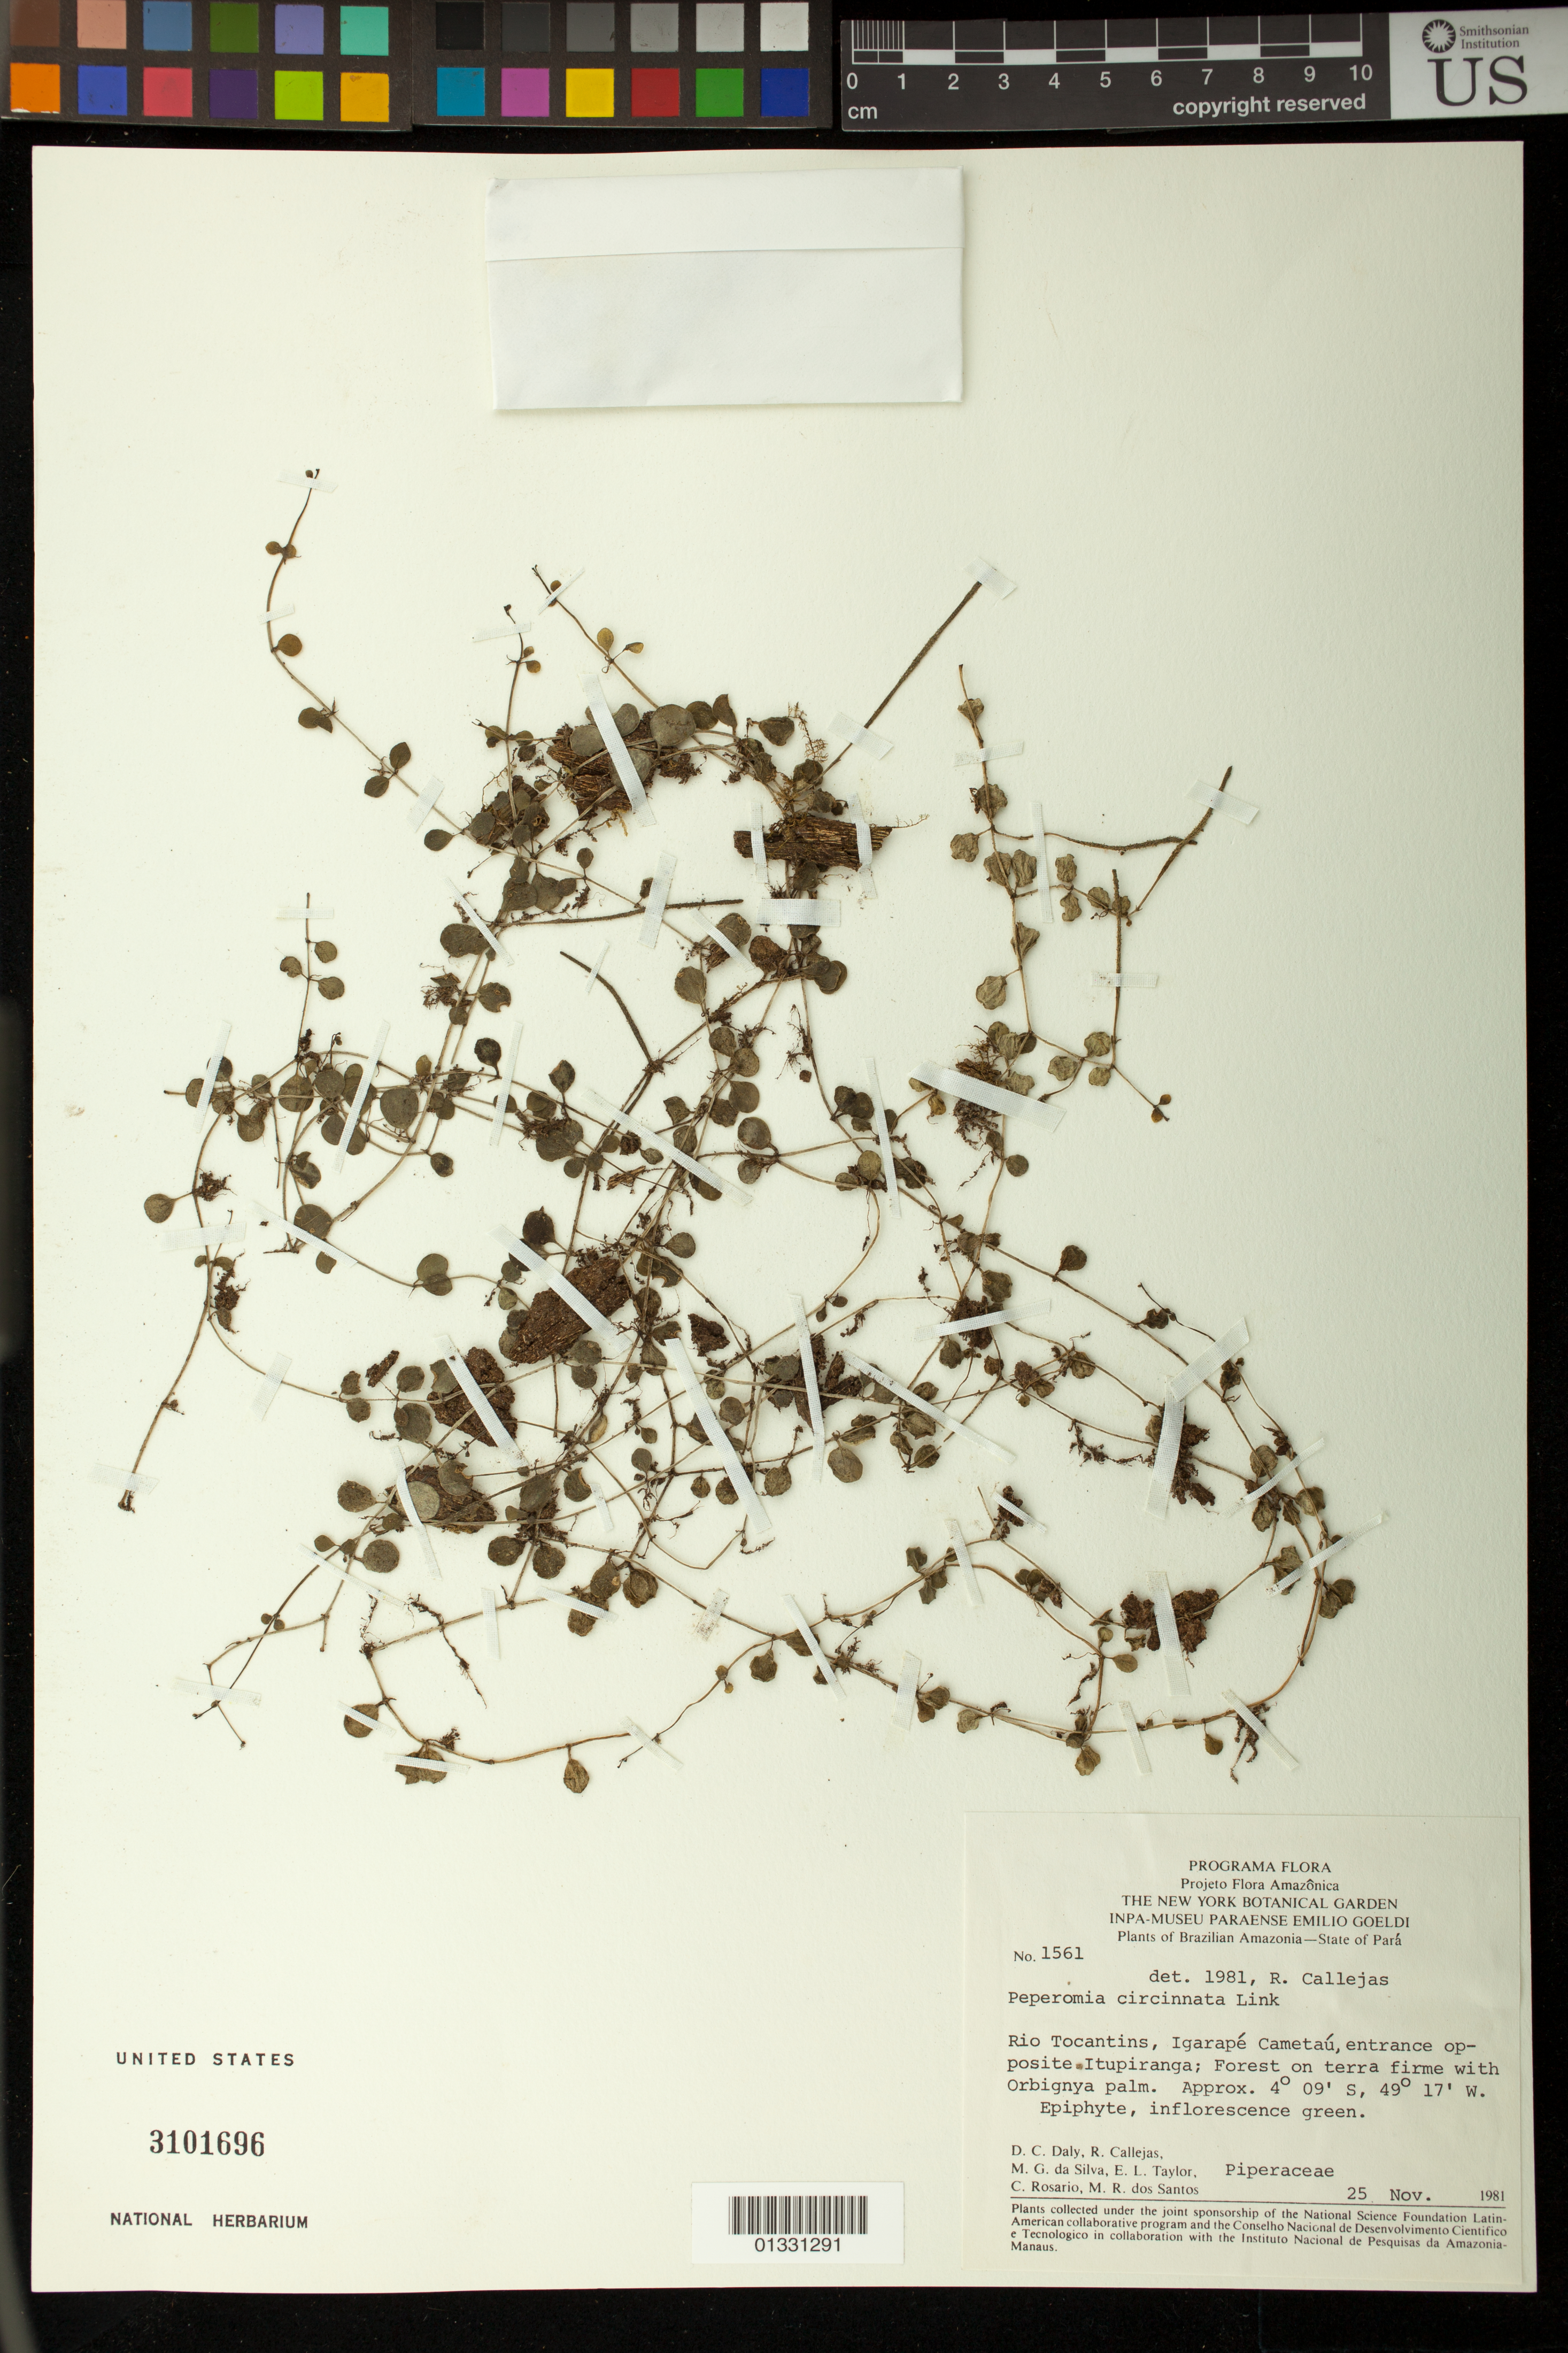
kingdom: Plantae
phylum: Tracheophyta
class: Magnoliopsida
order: Piperales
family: Piperaceae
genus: Peperomia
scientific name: Peperomia circinnata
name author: Link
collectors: D. C. Daly, R. Callejas, M. G. Silva, E. L. Taylor, C. S. Rosário & M. R. Santos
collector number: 1561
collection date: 1981-11-25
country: Brazil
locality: Rio Tocantins, Igarapé Cametaú, entrance opposite Itupiranga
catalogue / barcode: US 3101696